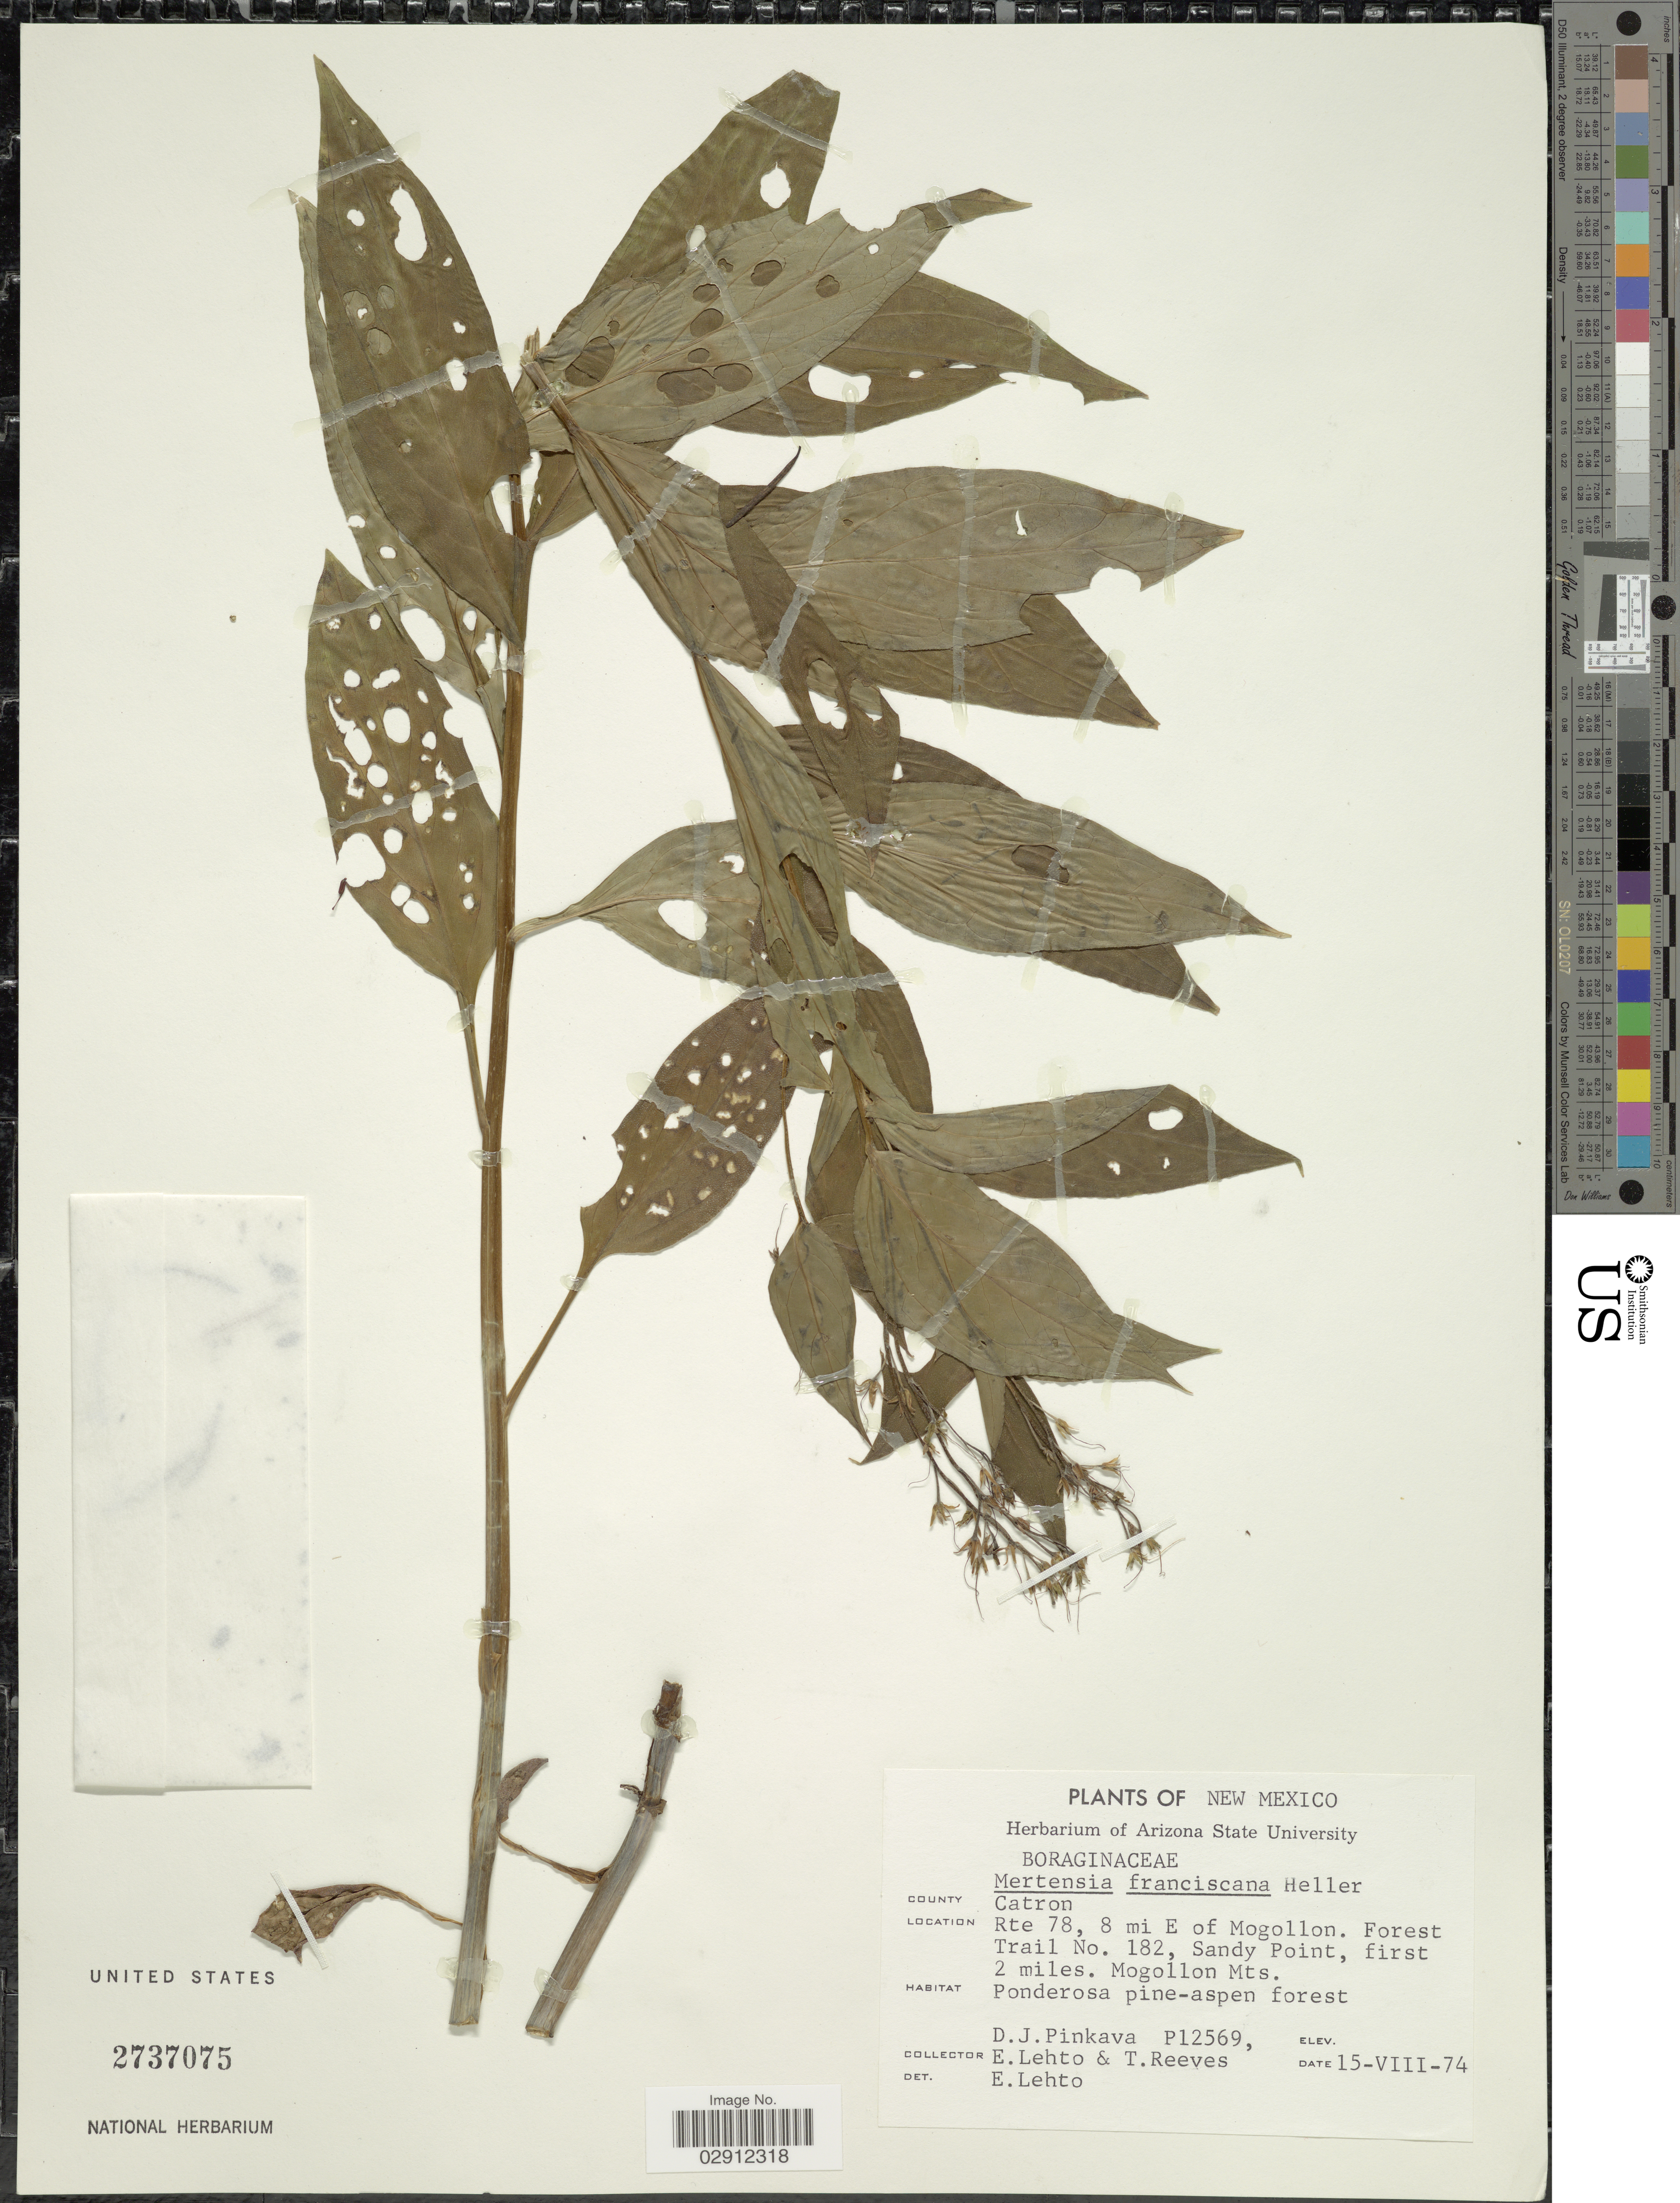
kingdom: Plantae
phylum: Tracheophyta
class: Magnoliopsida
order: Boraginales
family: Boraginaceae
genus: Mertensia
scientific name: Mertensia franciscana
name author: A. Heller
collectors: D. J. Pinkava, E. Lehto & T. Reeves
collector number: P12569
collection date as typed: Transcribed d/m/y: 15/8/74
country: United States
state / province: New Mexico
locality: County Catron. rte 78, 8 mi E of Mogollon. Forest Trail No. 182, Sandy Point, first 2 miles. Mogollon Mts.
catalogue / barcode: US 2737075